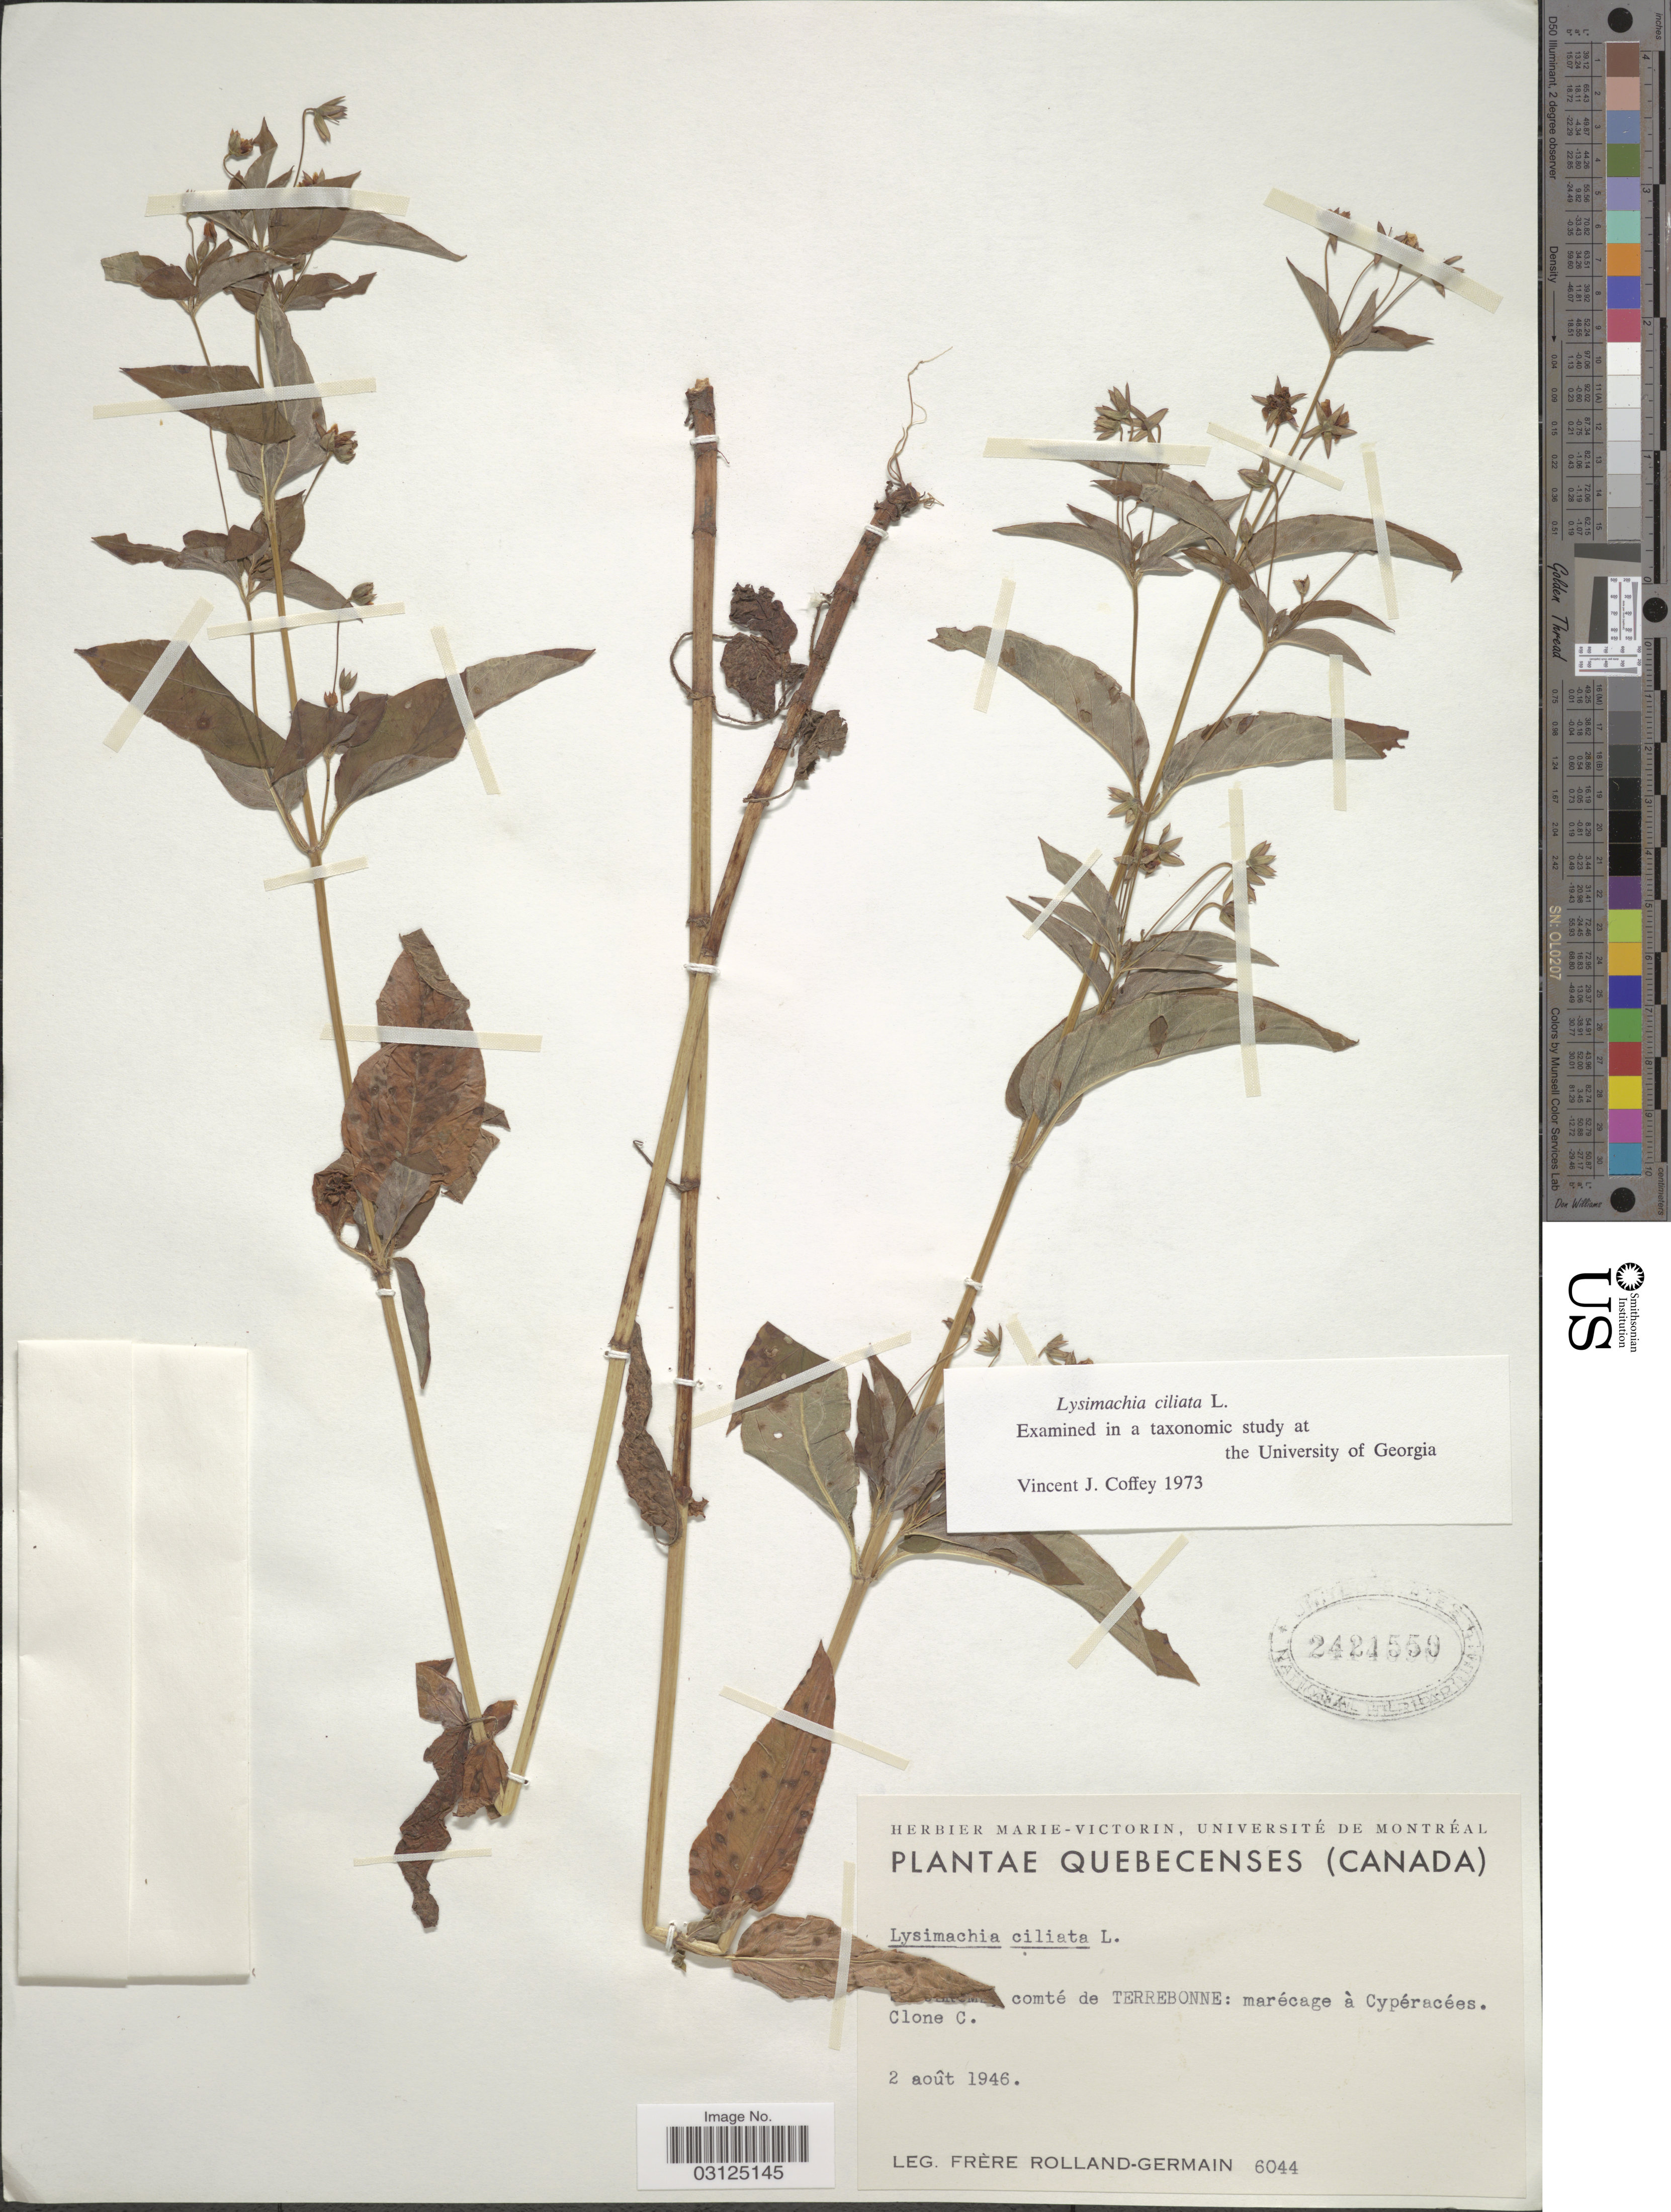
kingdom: Plantae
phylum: Tracheophyta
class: Magnoliopsida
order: Ericales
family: Primulaceae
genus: Lysimachia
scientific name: Lysimachia ciliata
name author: L.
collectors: Rolland-Germain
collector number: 6044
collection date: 1946-08-02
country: Canada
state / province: Quebec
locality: [illegible text] comté de Terrebonne: marécage à Cypéracées. Clone C.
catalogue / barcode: US 2424550